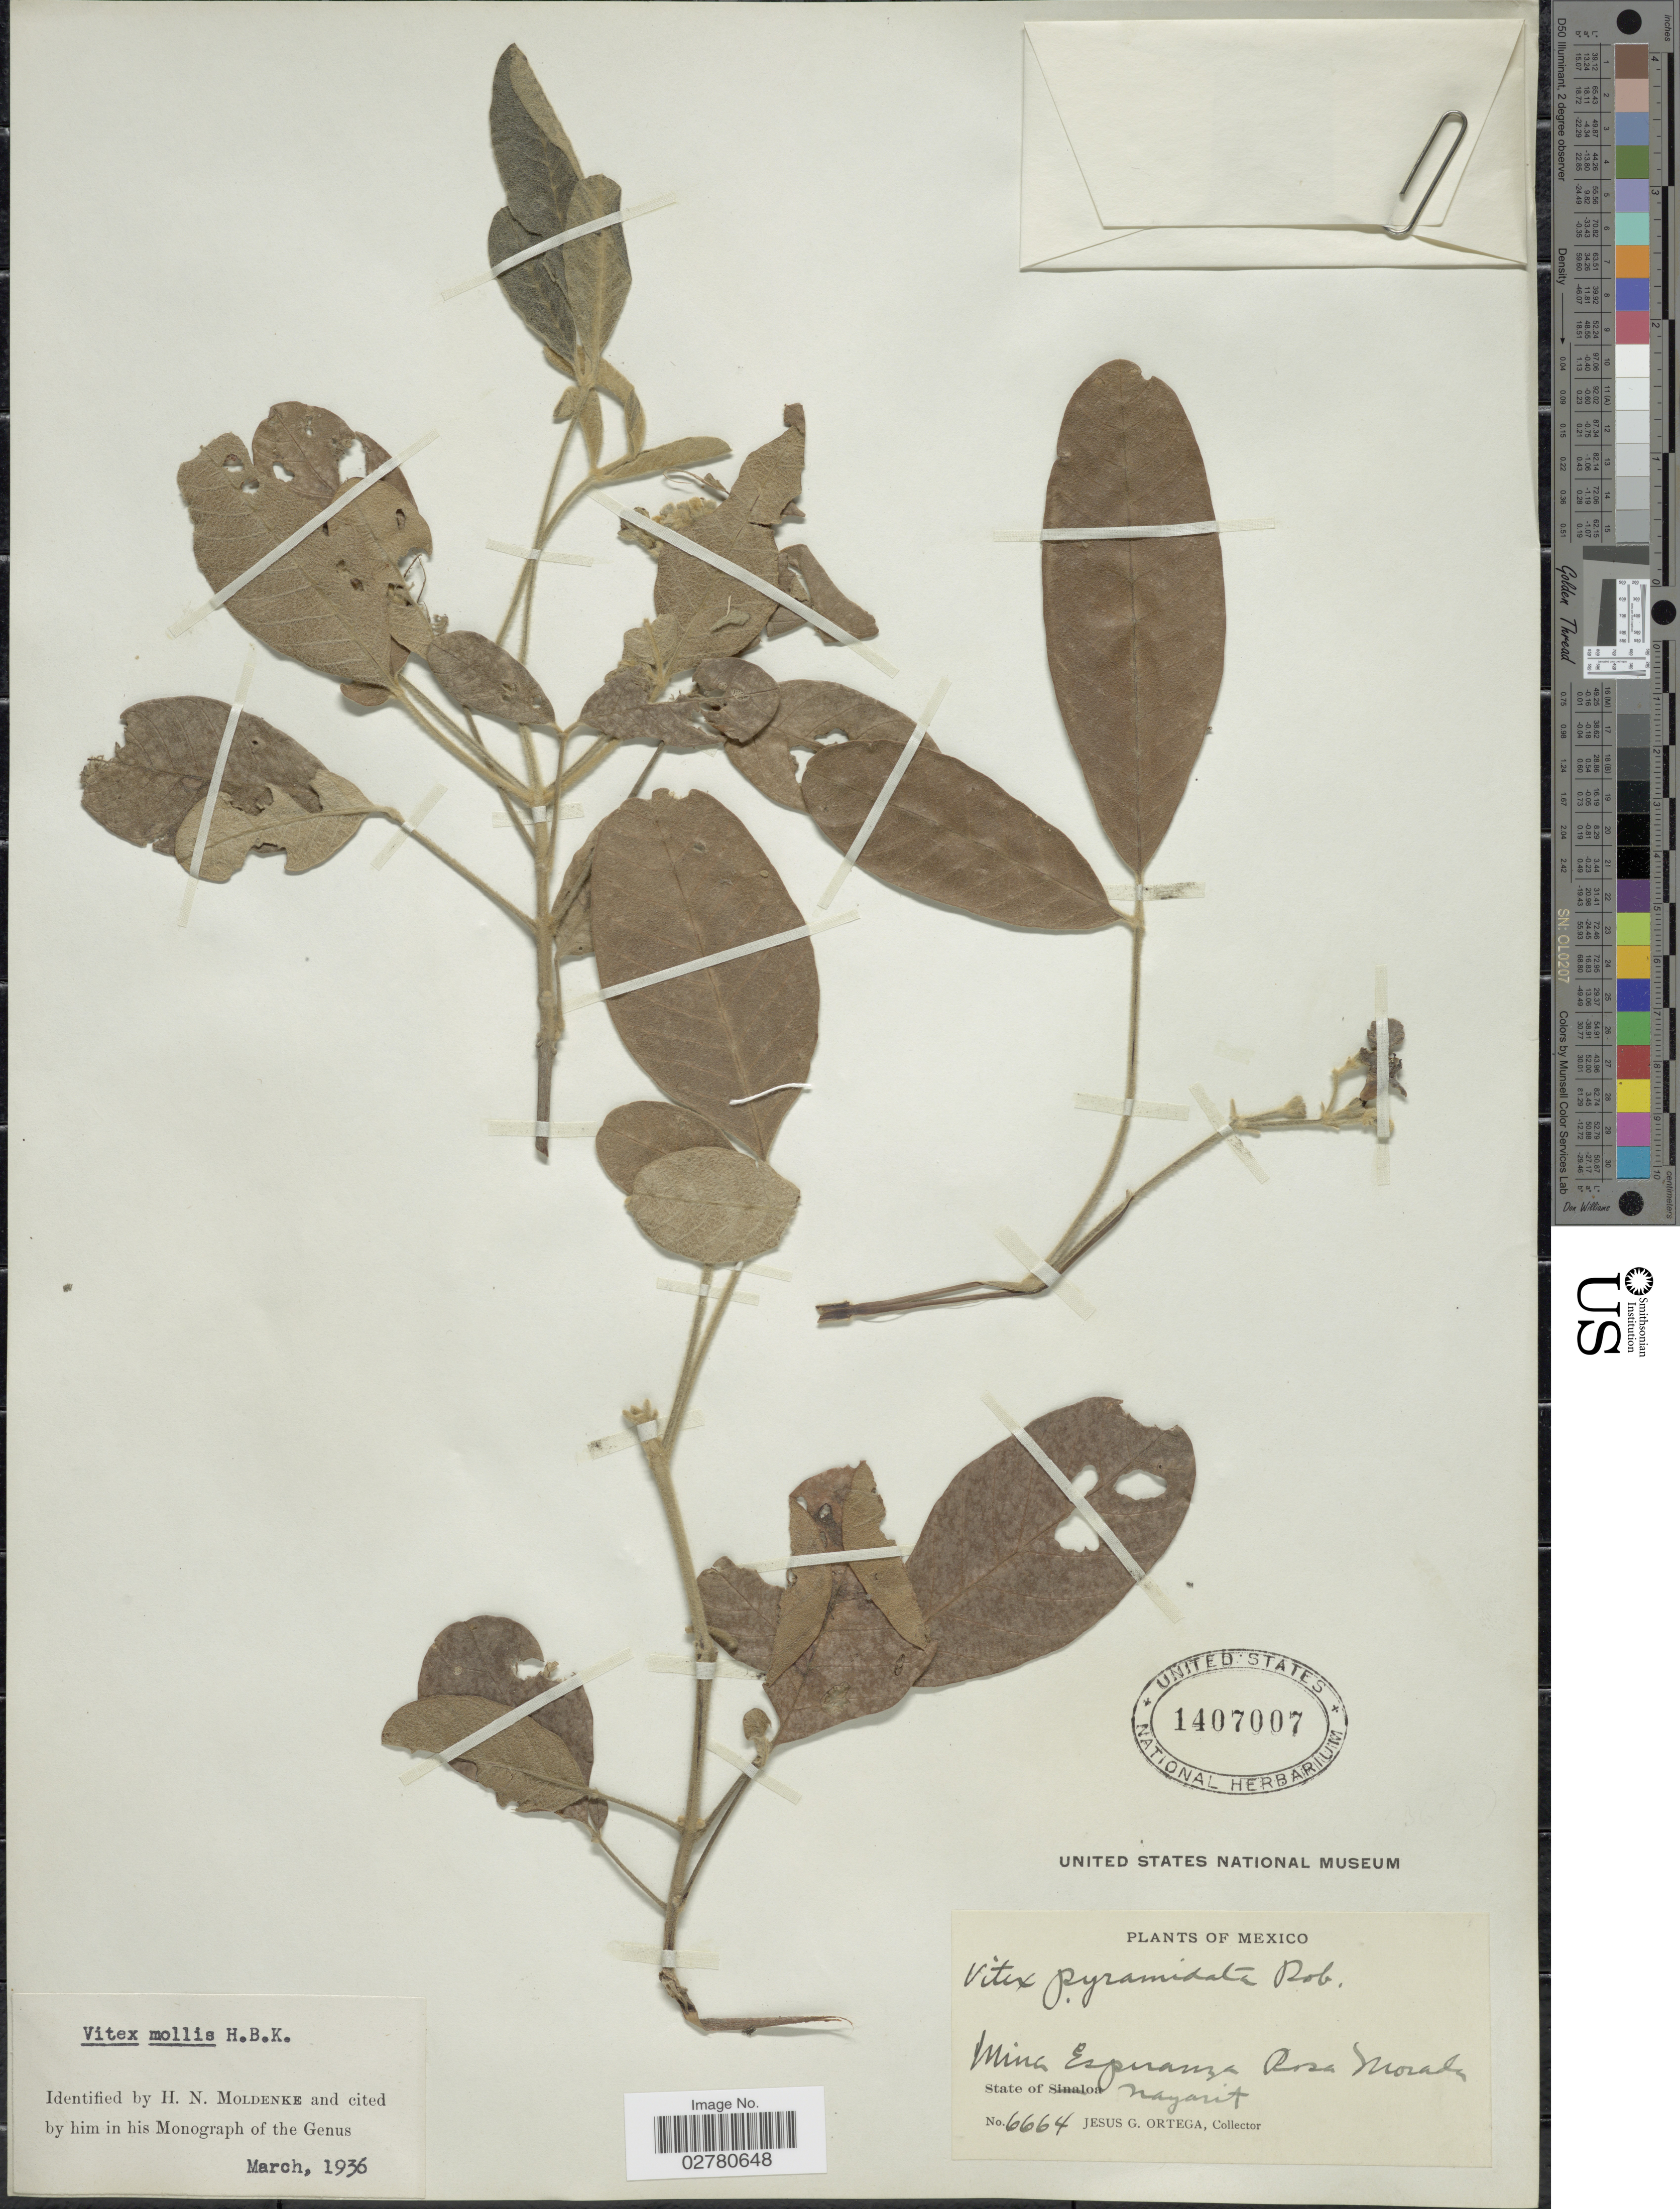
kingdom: Plantae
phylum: Tracheophyta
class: Magnoliopsida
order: Lamiales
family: Lamiaceae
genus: Vitex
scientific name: Vitex mollis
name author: Kunth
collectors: J. Ortega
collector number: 6664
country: Mexico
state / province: Nayarit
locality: Mina Esperanza Rosa Morales.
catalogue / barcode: US 1407007